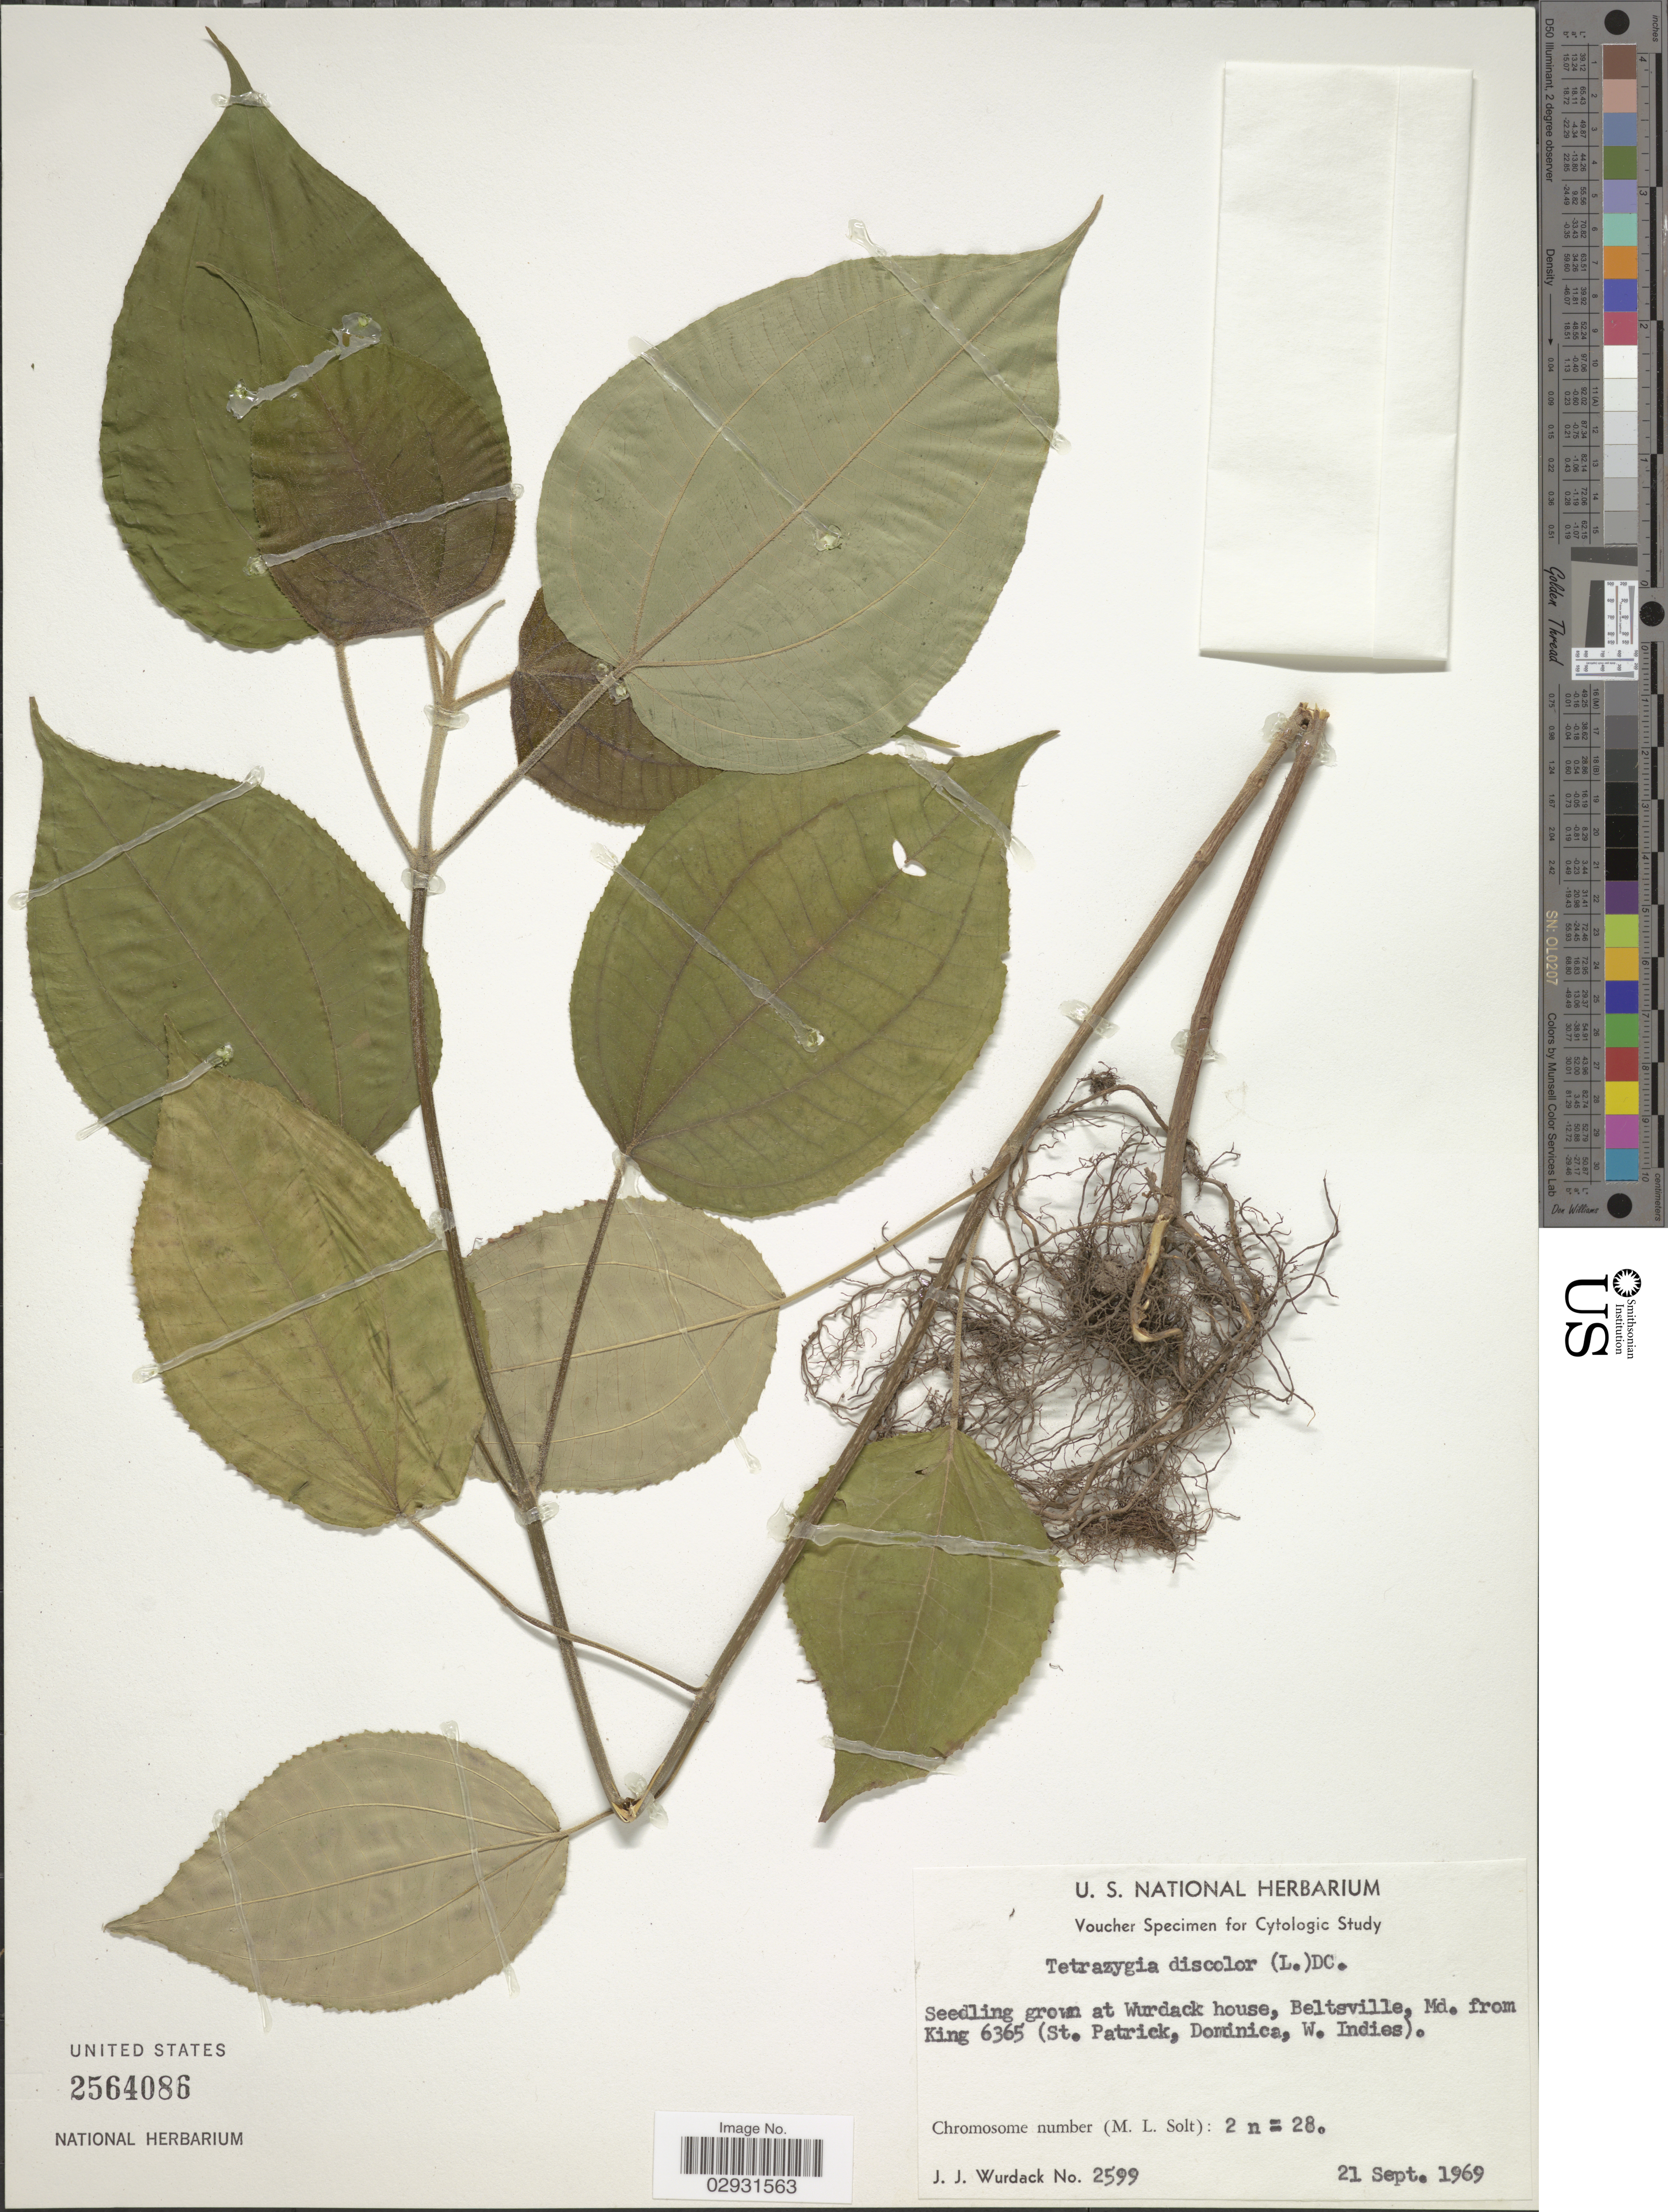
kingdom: Plantae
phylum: Tracheophyta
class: Magnoliopsida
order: Myrtales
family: Melastomataceae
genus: Tetrazygia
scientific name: Tetrazygia discolor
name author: (L.) DC.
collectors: J. J. Wurdack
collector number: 2599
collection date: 1969-09-21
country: United States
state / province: Maryland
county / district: Prince George's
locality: Seedling grown at Wurdack house, Beltsville.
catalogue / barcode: US 2564086